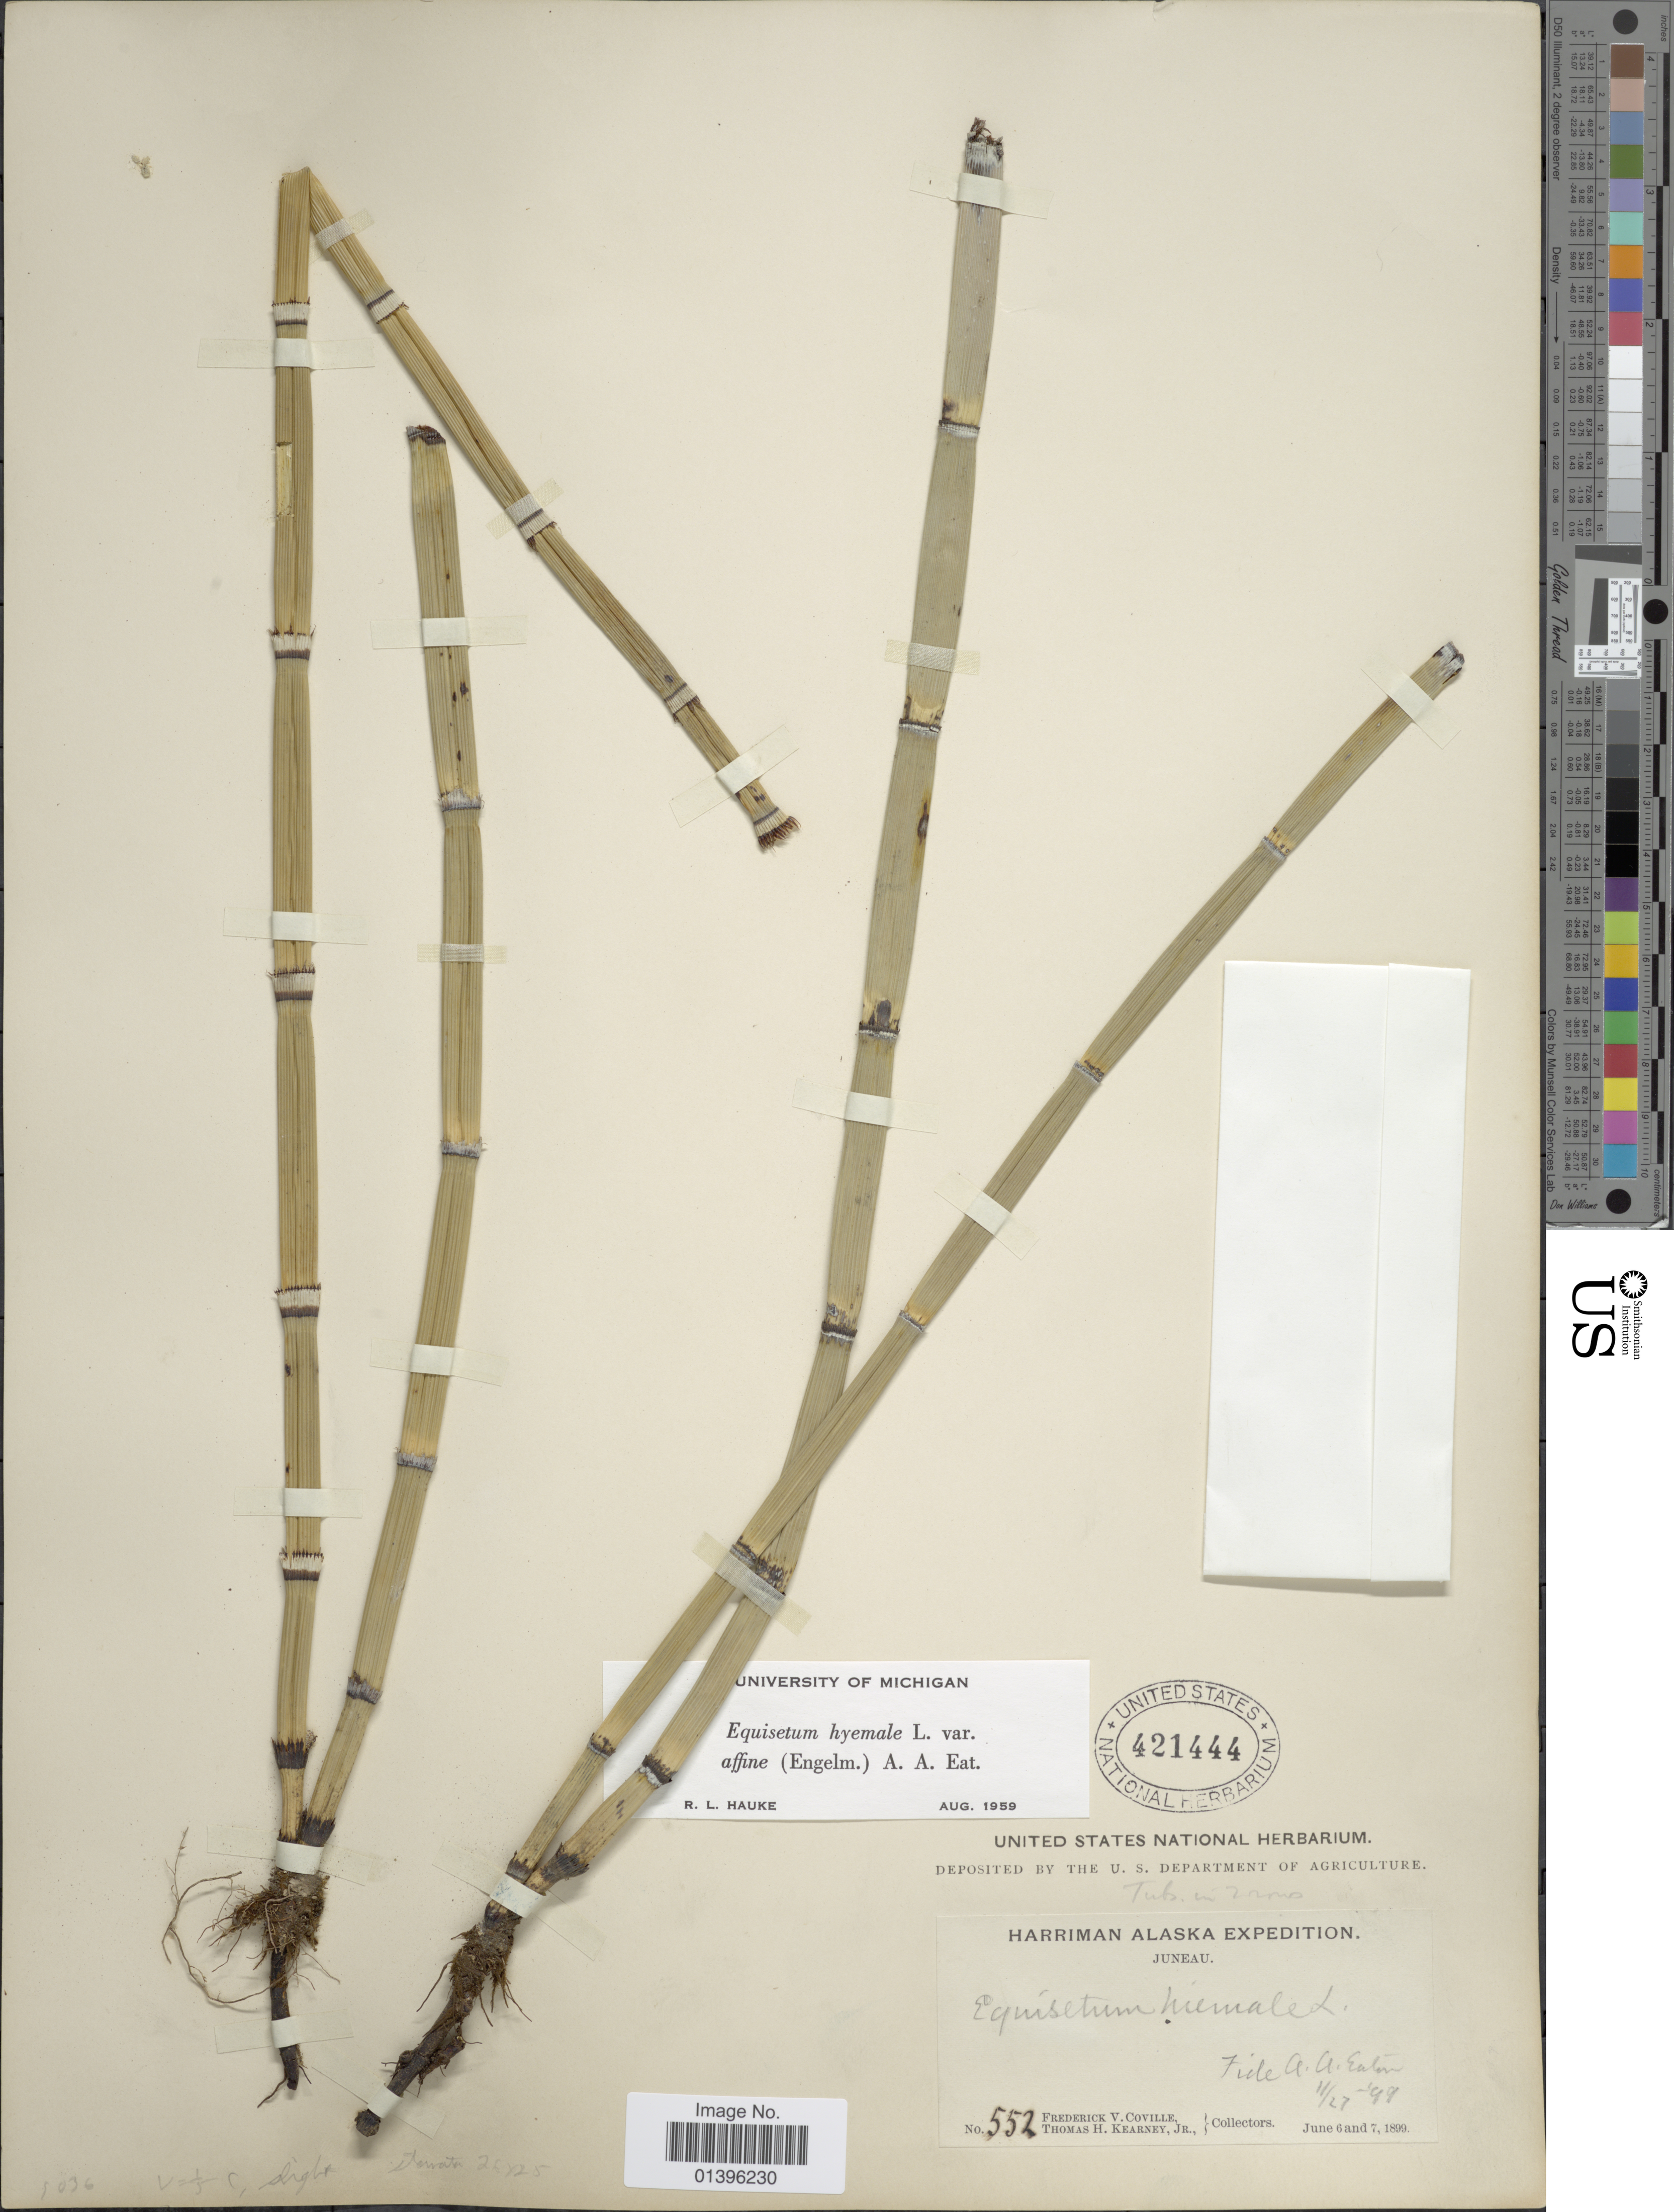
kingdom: Plantae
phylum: Tracheophyta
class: Polypodiopsida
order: Equisetales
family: Equisetaceae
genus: Equisetum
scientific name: Equisetum hyemale var. affine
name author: (Engelm.) A.A. Eaton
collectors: F. V. Coville & T. H. Kearney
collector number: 552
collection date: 1899-06-06/1899-06-07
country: United States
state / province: Alaska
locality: Juneau.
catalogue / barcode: US 421444